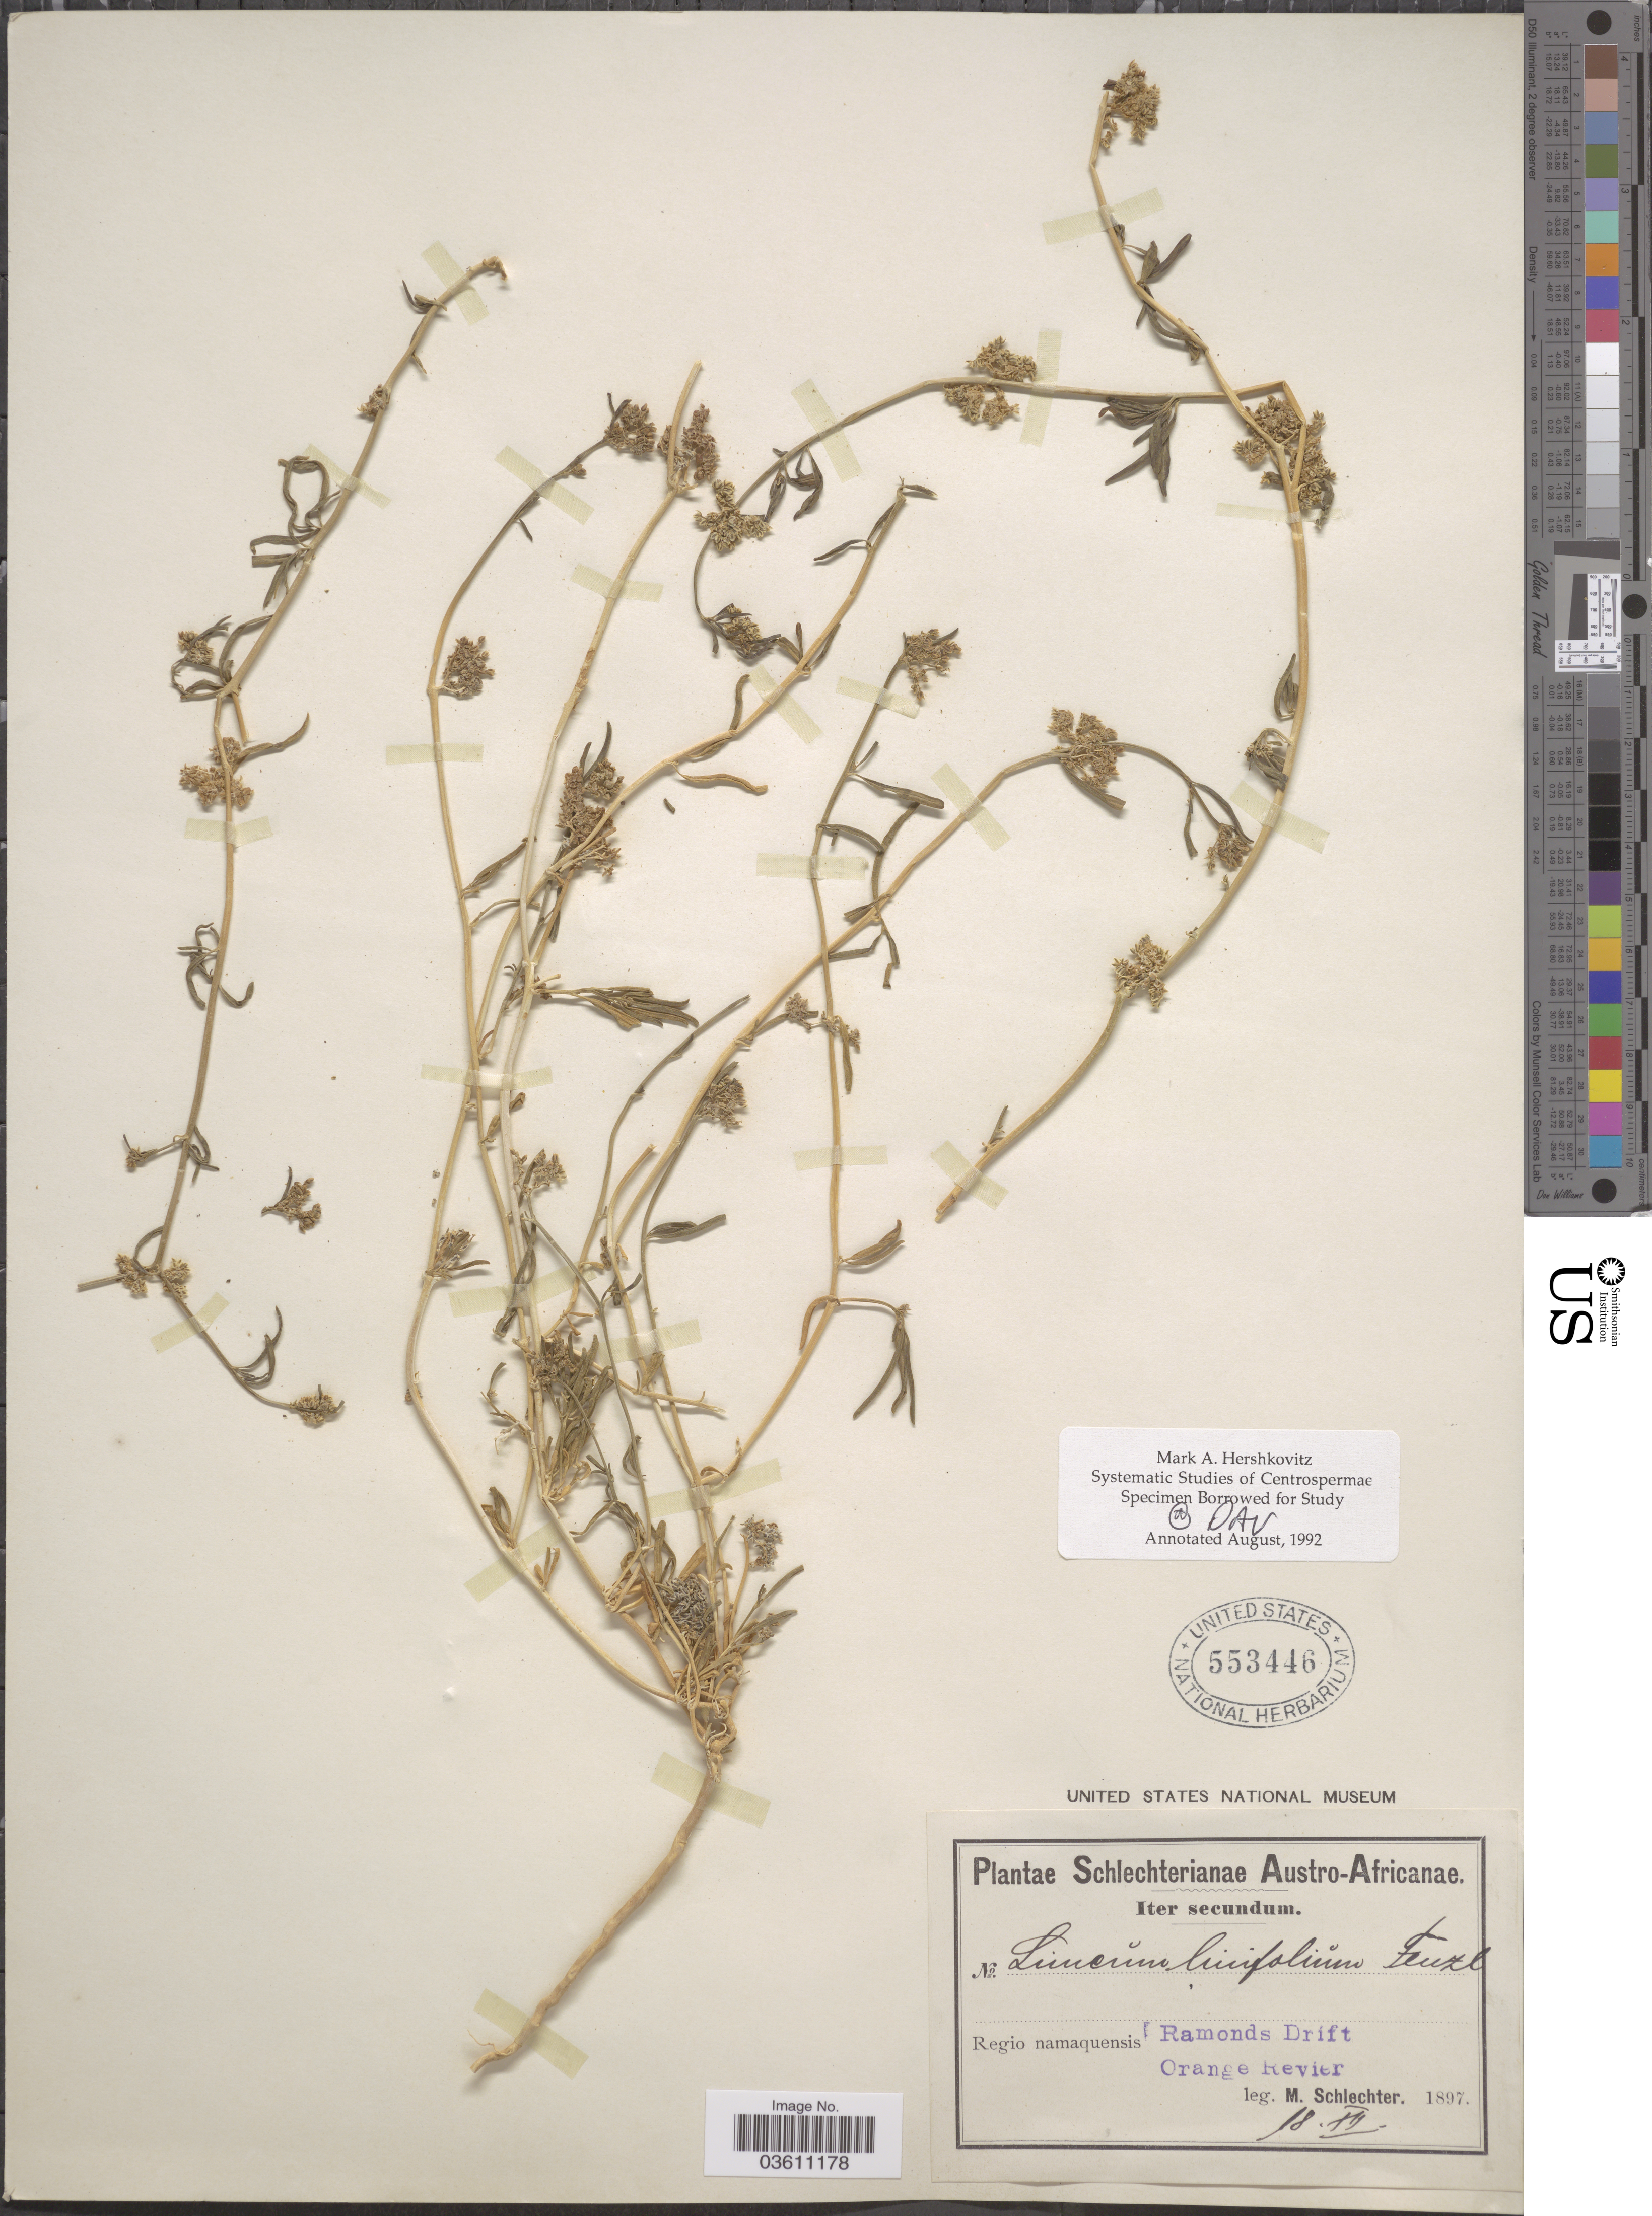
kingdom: Plantae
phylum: Tracheophyta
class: Magnoliopsida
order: Caryophyllales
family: Limeaceae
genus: Limeum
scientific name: Limeum linifolium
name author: Fenzl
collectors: M. Schlechter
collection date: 1897-12-18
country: South Africa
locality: Austro-Africanae. Regio namaquensis Ramonds Drift Orange Revier.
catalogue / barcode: US 553446